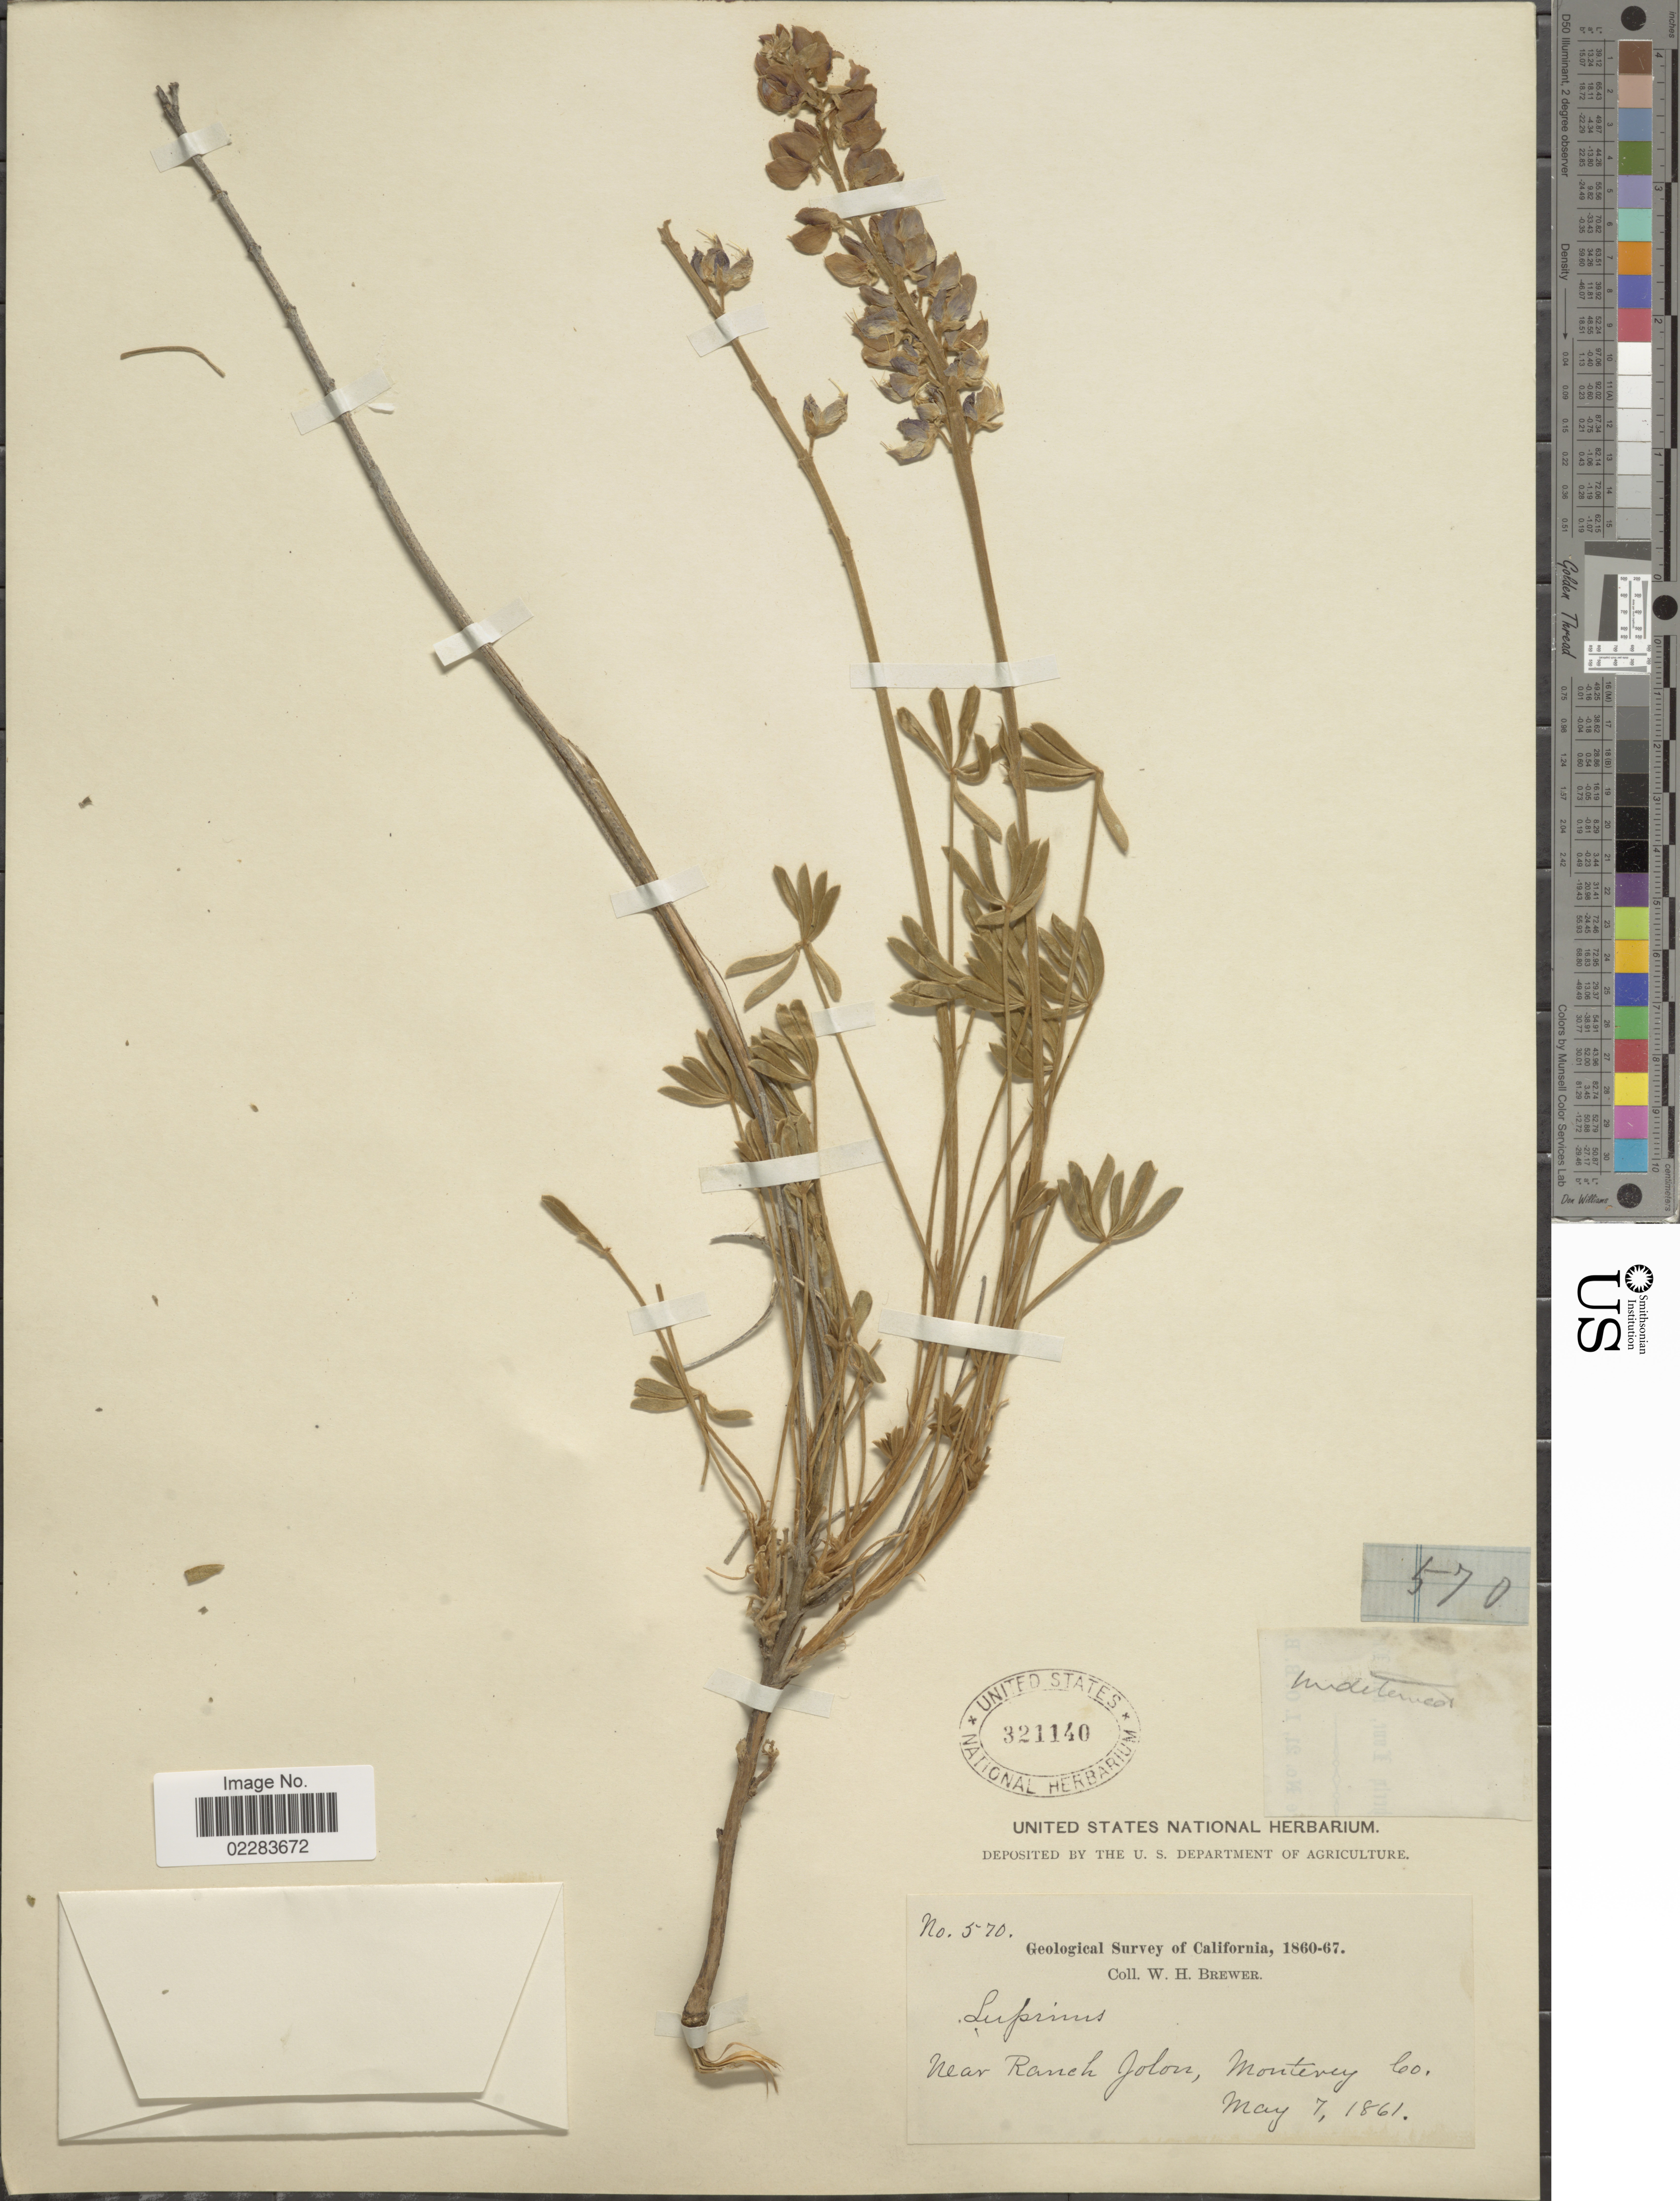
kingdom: Plantae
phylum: Tracheophyta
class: Magnoliopsida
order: Fabales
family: Fabaceae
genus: Lupinus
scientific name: Lupinus albifrons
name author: Benth.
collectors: W. H. Brewer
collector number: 570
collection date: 1861-05-07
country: United States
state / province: California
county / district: Monterey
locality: Near Ranch Jolon, Monterey Co.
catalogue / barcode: US 321140